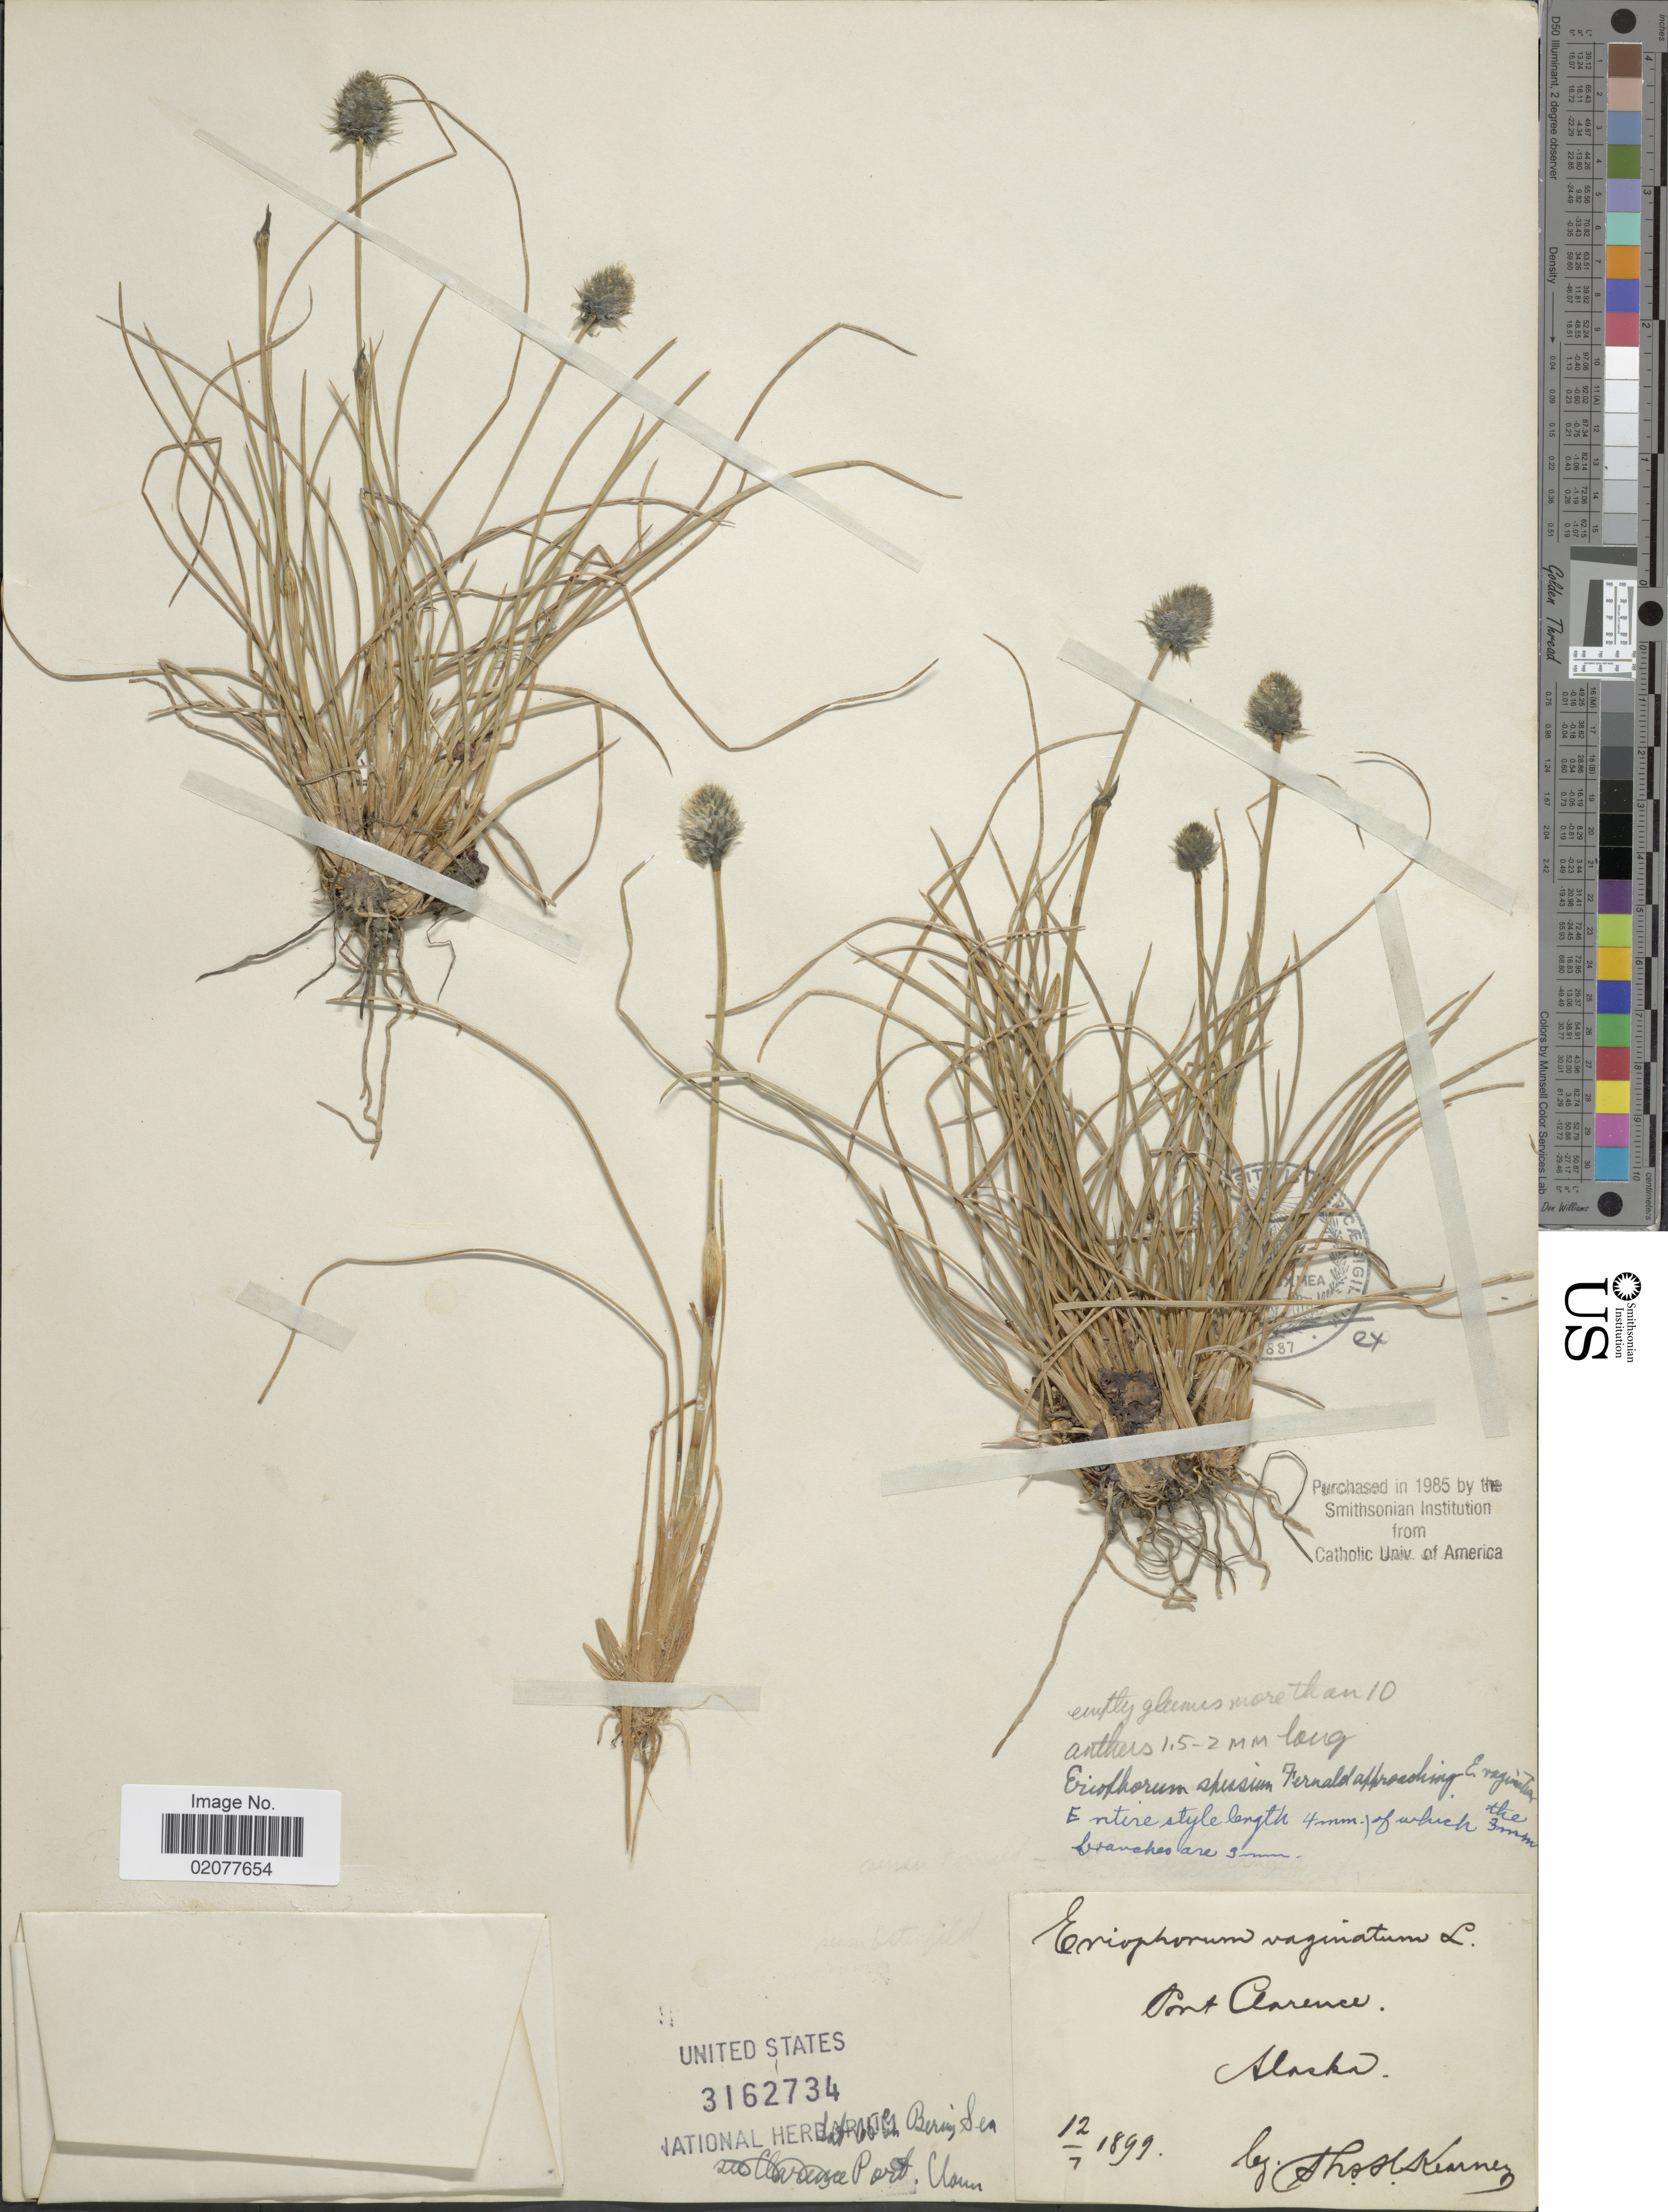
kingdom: Plantae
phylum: Tracheophyta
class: Liliopsida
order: Poales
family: Cyperaceae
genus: Eriophorum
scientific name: Eriophorum spissum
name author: Fernald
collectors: T. H. Kearney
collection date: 1899-07-12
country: United States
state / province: Alaska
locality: Alaska Port Clarence.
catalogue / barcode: US 3162734